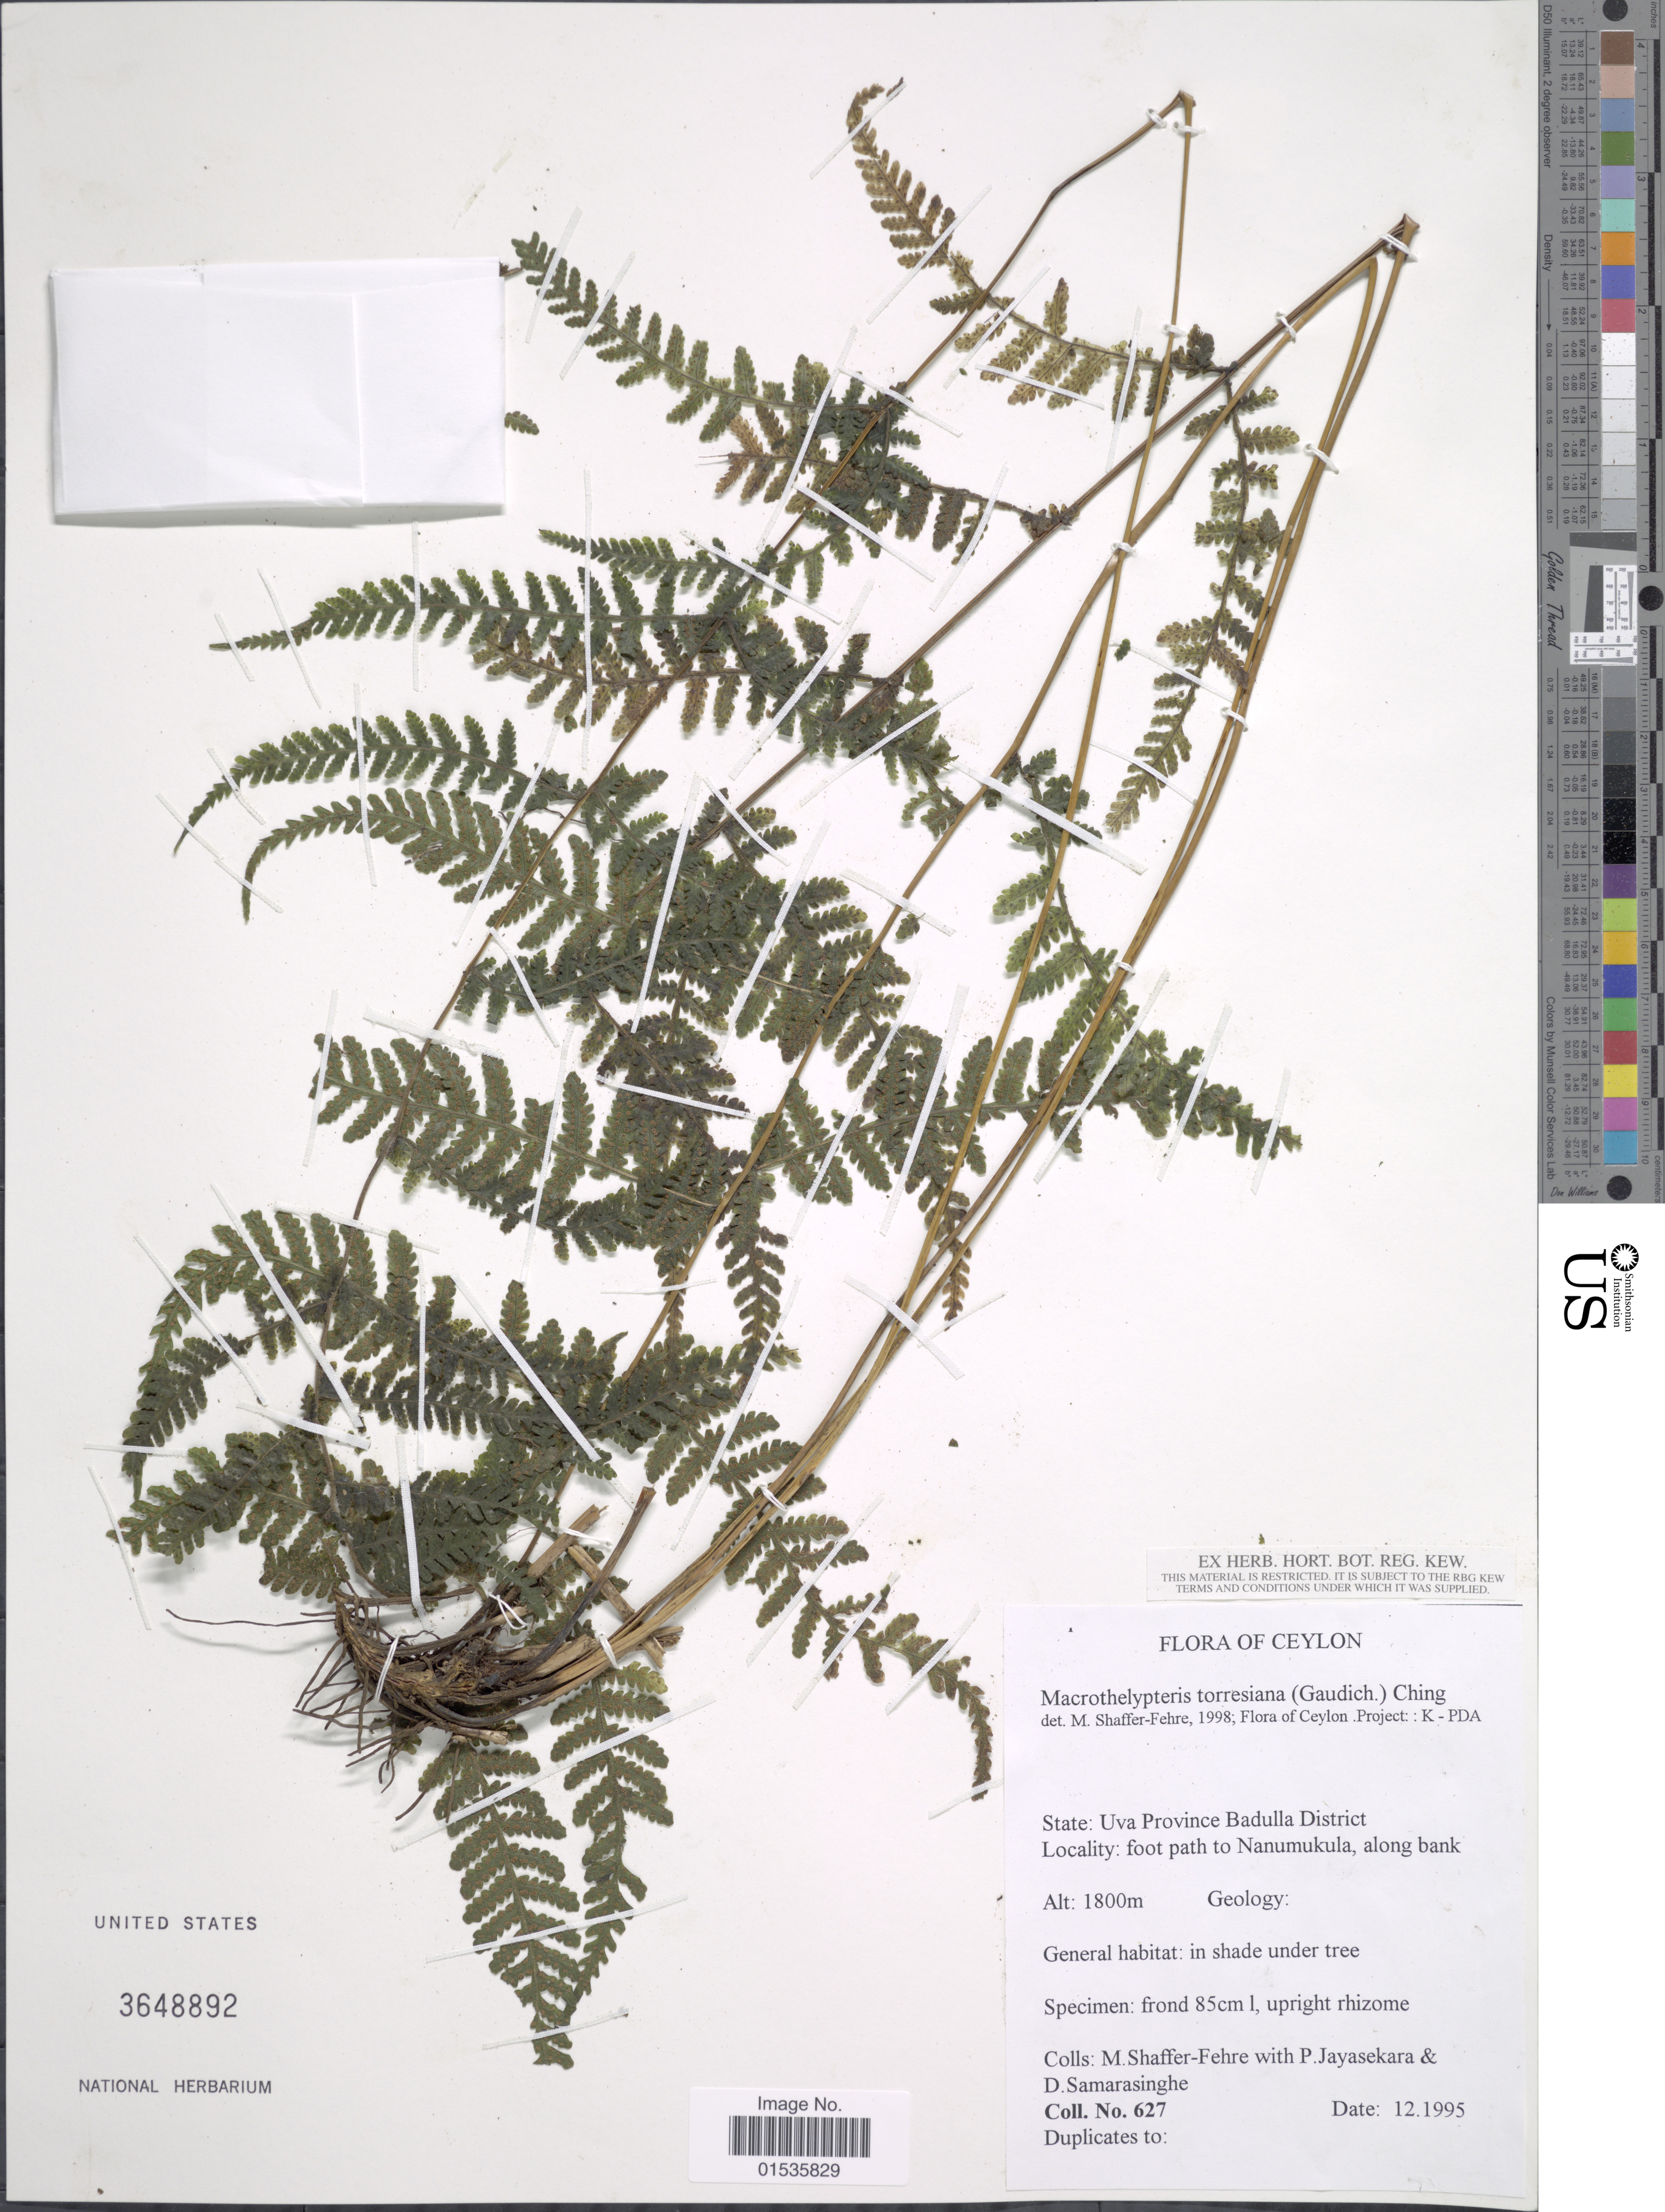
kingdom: Plantae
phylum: Tracheophyta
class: Polypodiopsida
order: Polypodiales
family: Thelypteridaceae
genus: Macrothelypteris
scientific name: Macrothelypteris torresiana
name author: (Gaudich.) Ching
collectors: M. Shaffer-Fehre, P. Jayasekera & D. Samarasinghe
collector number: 627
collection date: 1995-12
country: Sri Lanka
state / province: Uva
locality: Ceylon, State: Uva Province Badulla District, foot path to Nanumukula, along bank.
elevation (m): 1800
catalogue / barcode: US 3648892